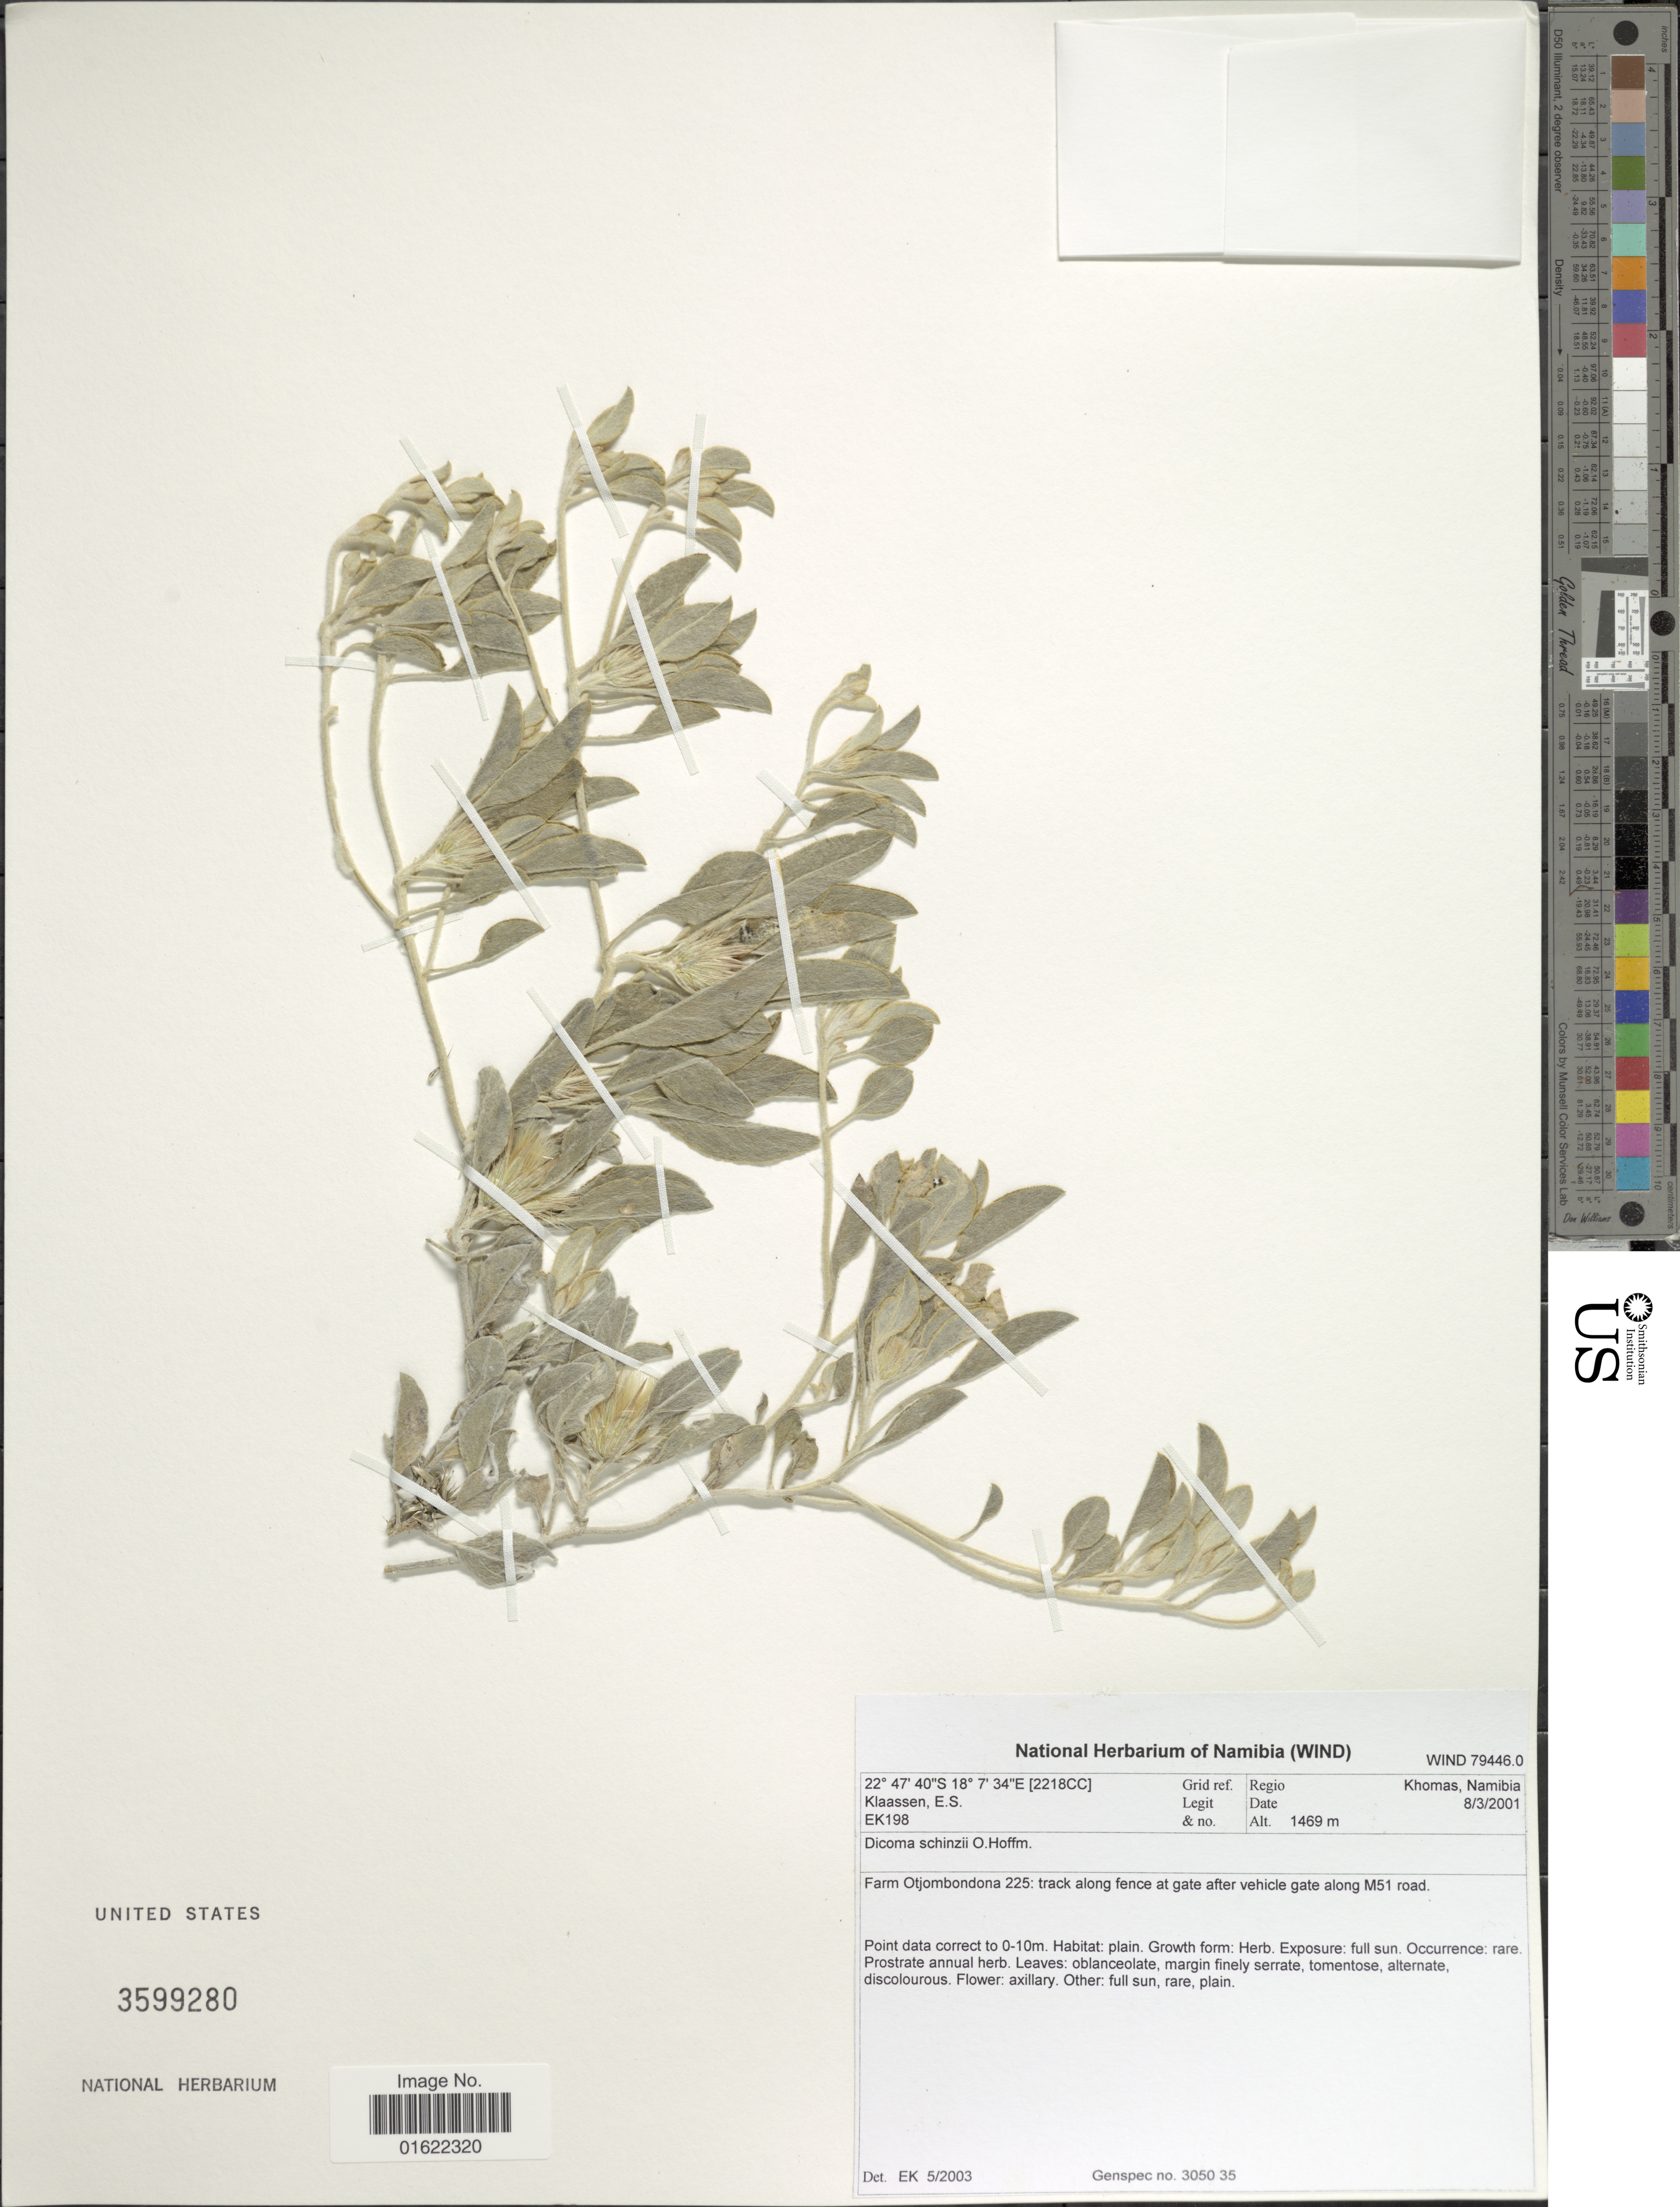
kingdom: Plantae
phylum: Tracheophyta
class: Magnoliopsida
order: Asterales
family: Asteraceae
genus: Dicoma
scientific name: Dicoma schinzii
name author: O. Hoffm.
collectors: E. S. Klaassen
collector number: EK198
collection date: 2001-03-08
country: Namibia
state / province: Khomas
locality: Farm Otjombondona 225; track along fence at gate after vehicle gate along M51 road. Grid ref. [2218CC]. Regio: Khomas, Namibia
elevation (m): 1469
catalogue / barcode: US 3599280